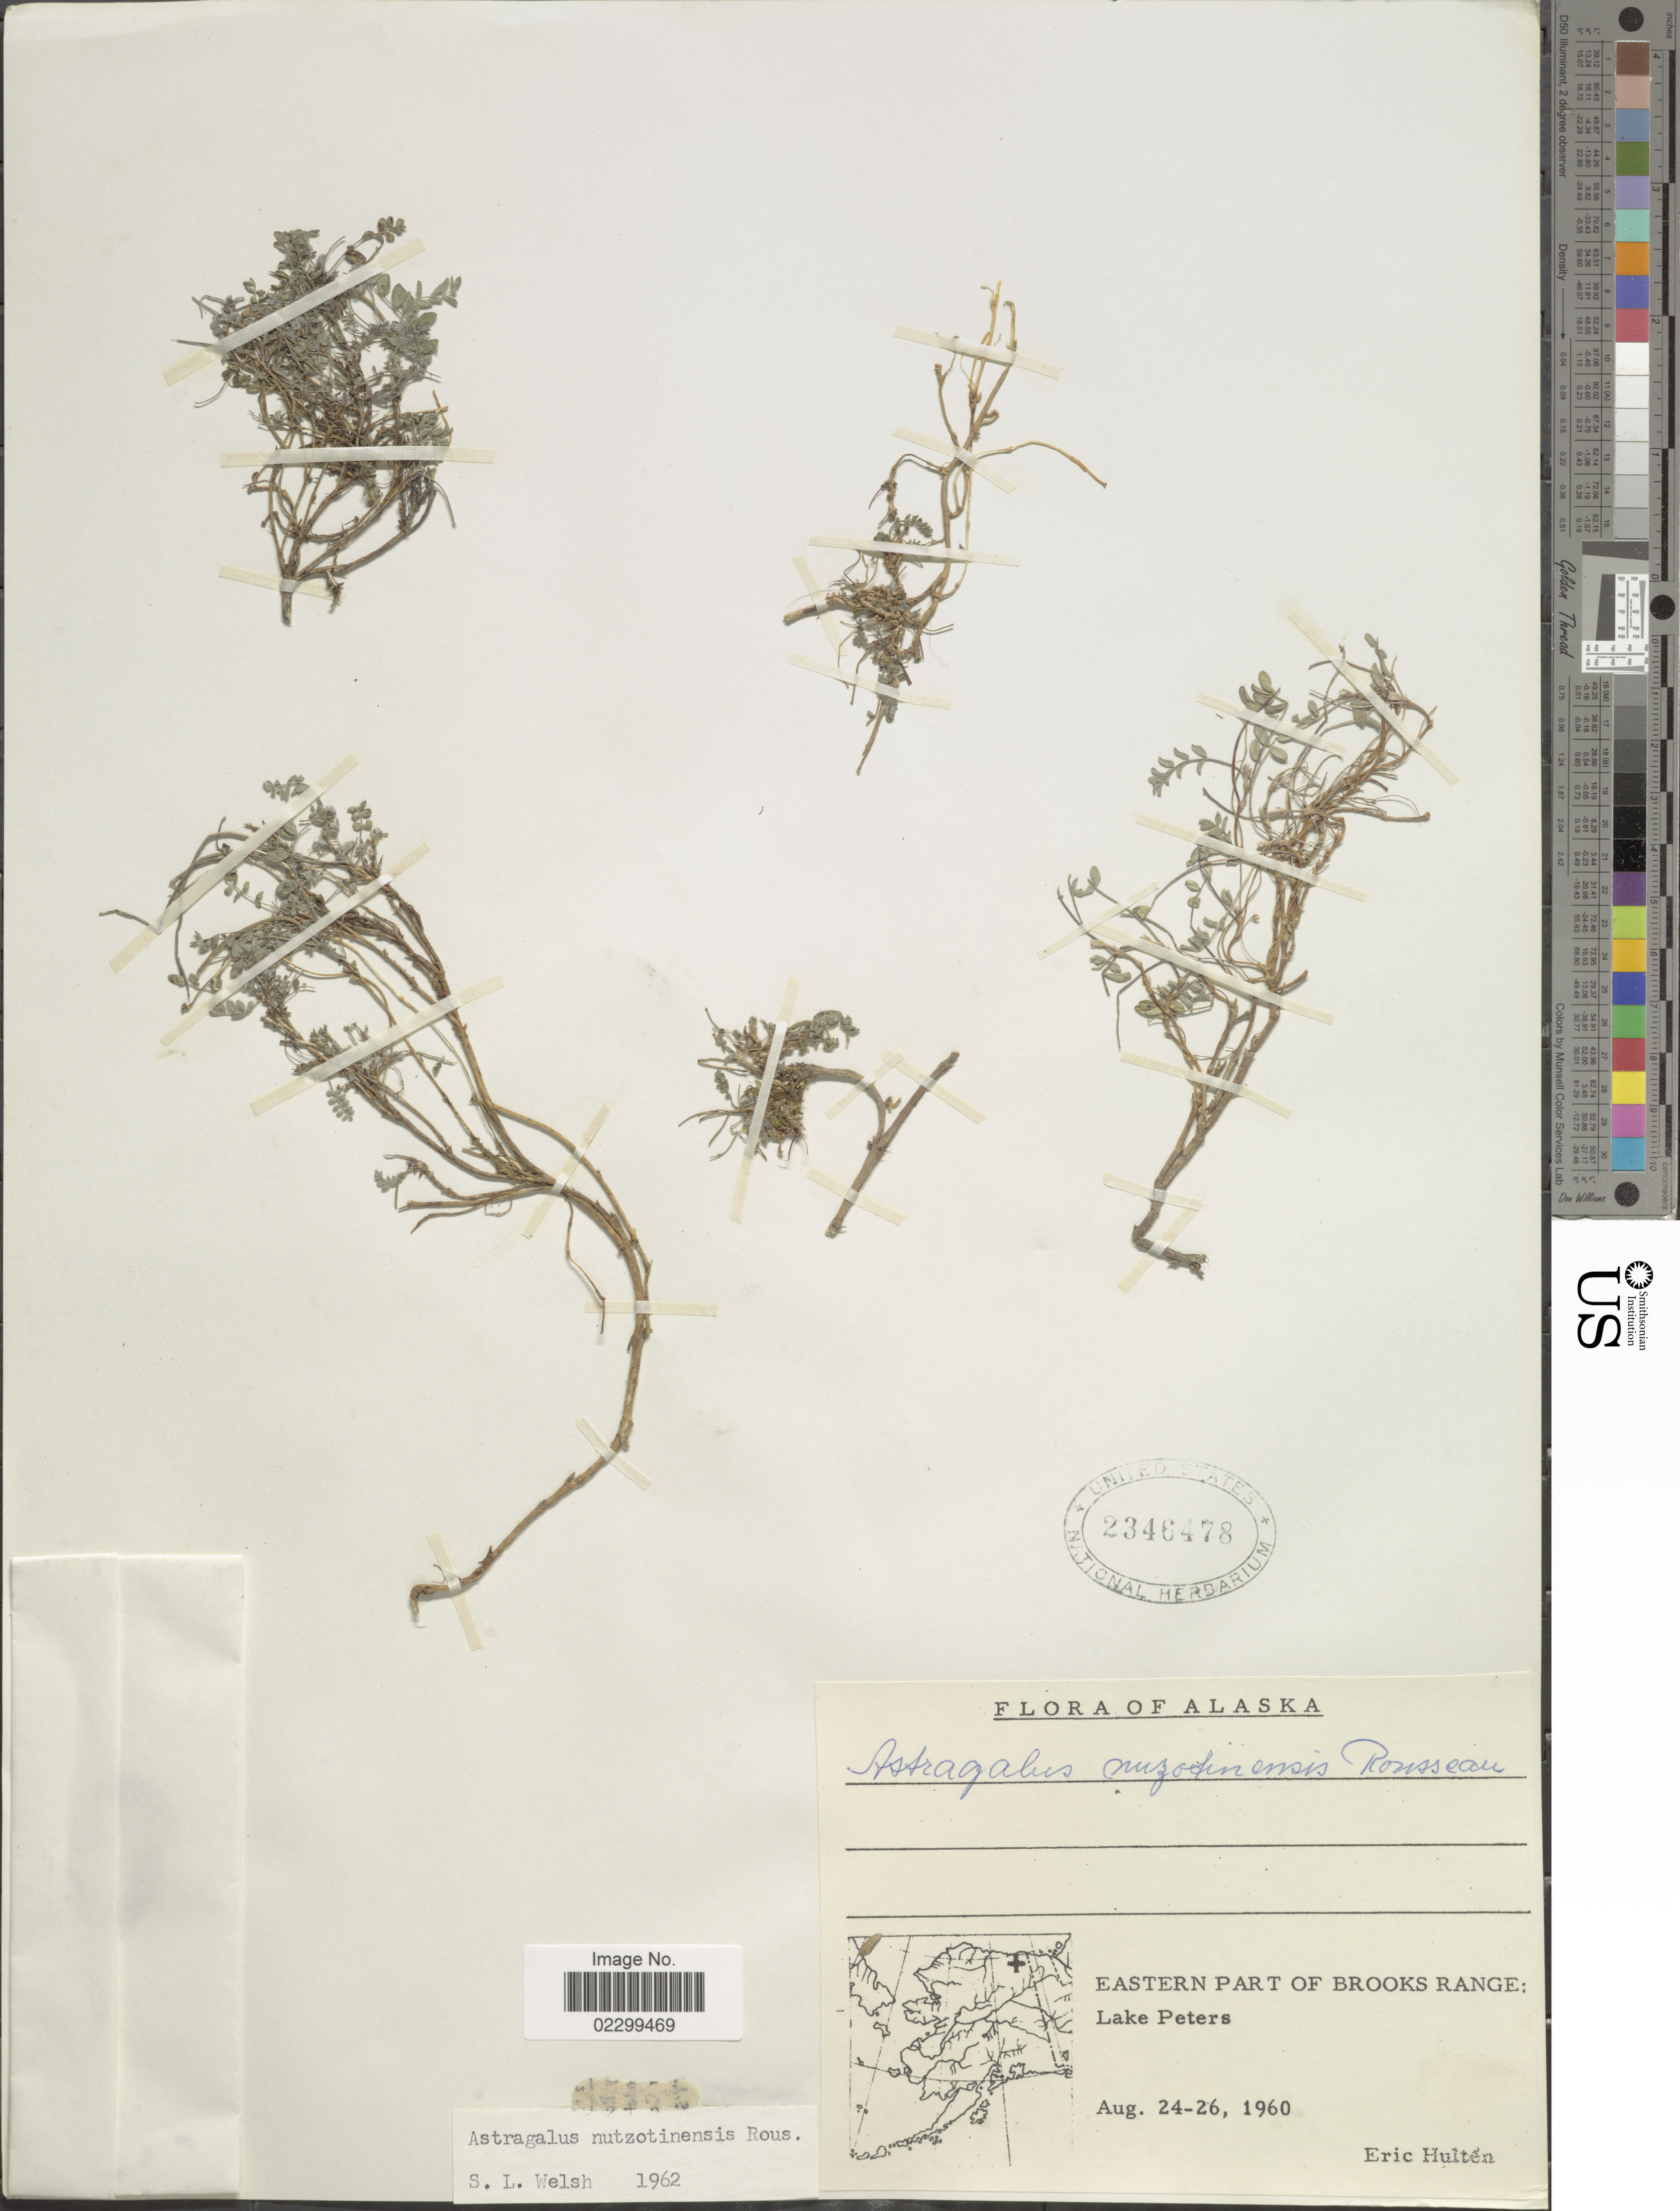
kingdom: Plantae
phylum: Tracheophyta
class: Magnoliopsida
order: Fabales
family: Fabaceae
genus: Astragalus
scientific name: Astragalus nutzotinensis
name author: J. Rousseau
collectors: E. G. Hultén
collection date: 1960-08-24/1960-08-26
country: United States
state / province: Alaska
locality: Eastern Part of Brooks Range: Lake Peters.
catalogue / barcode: US 2346478